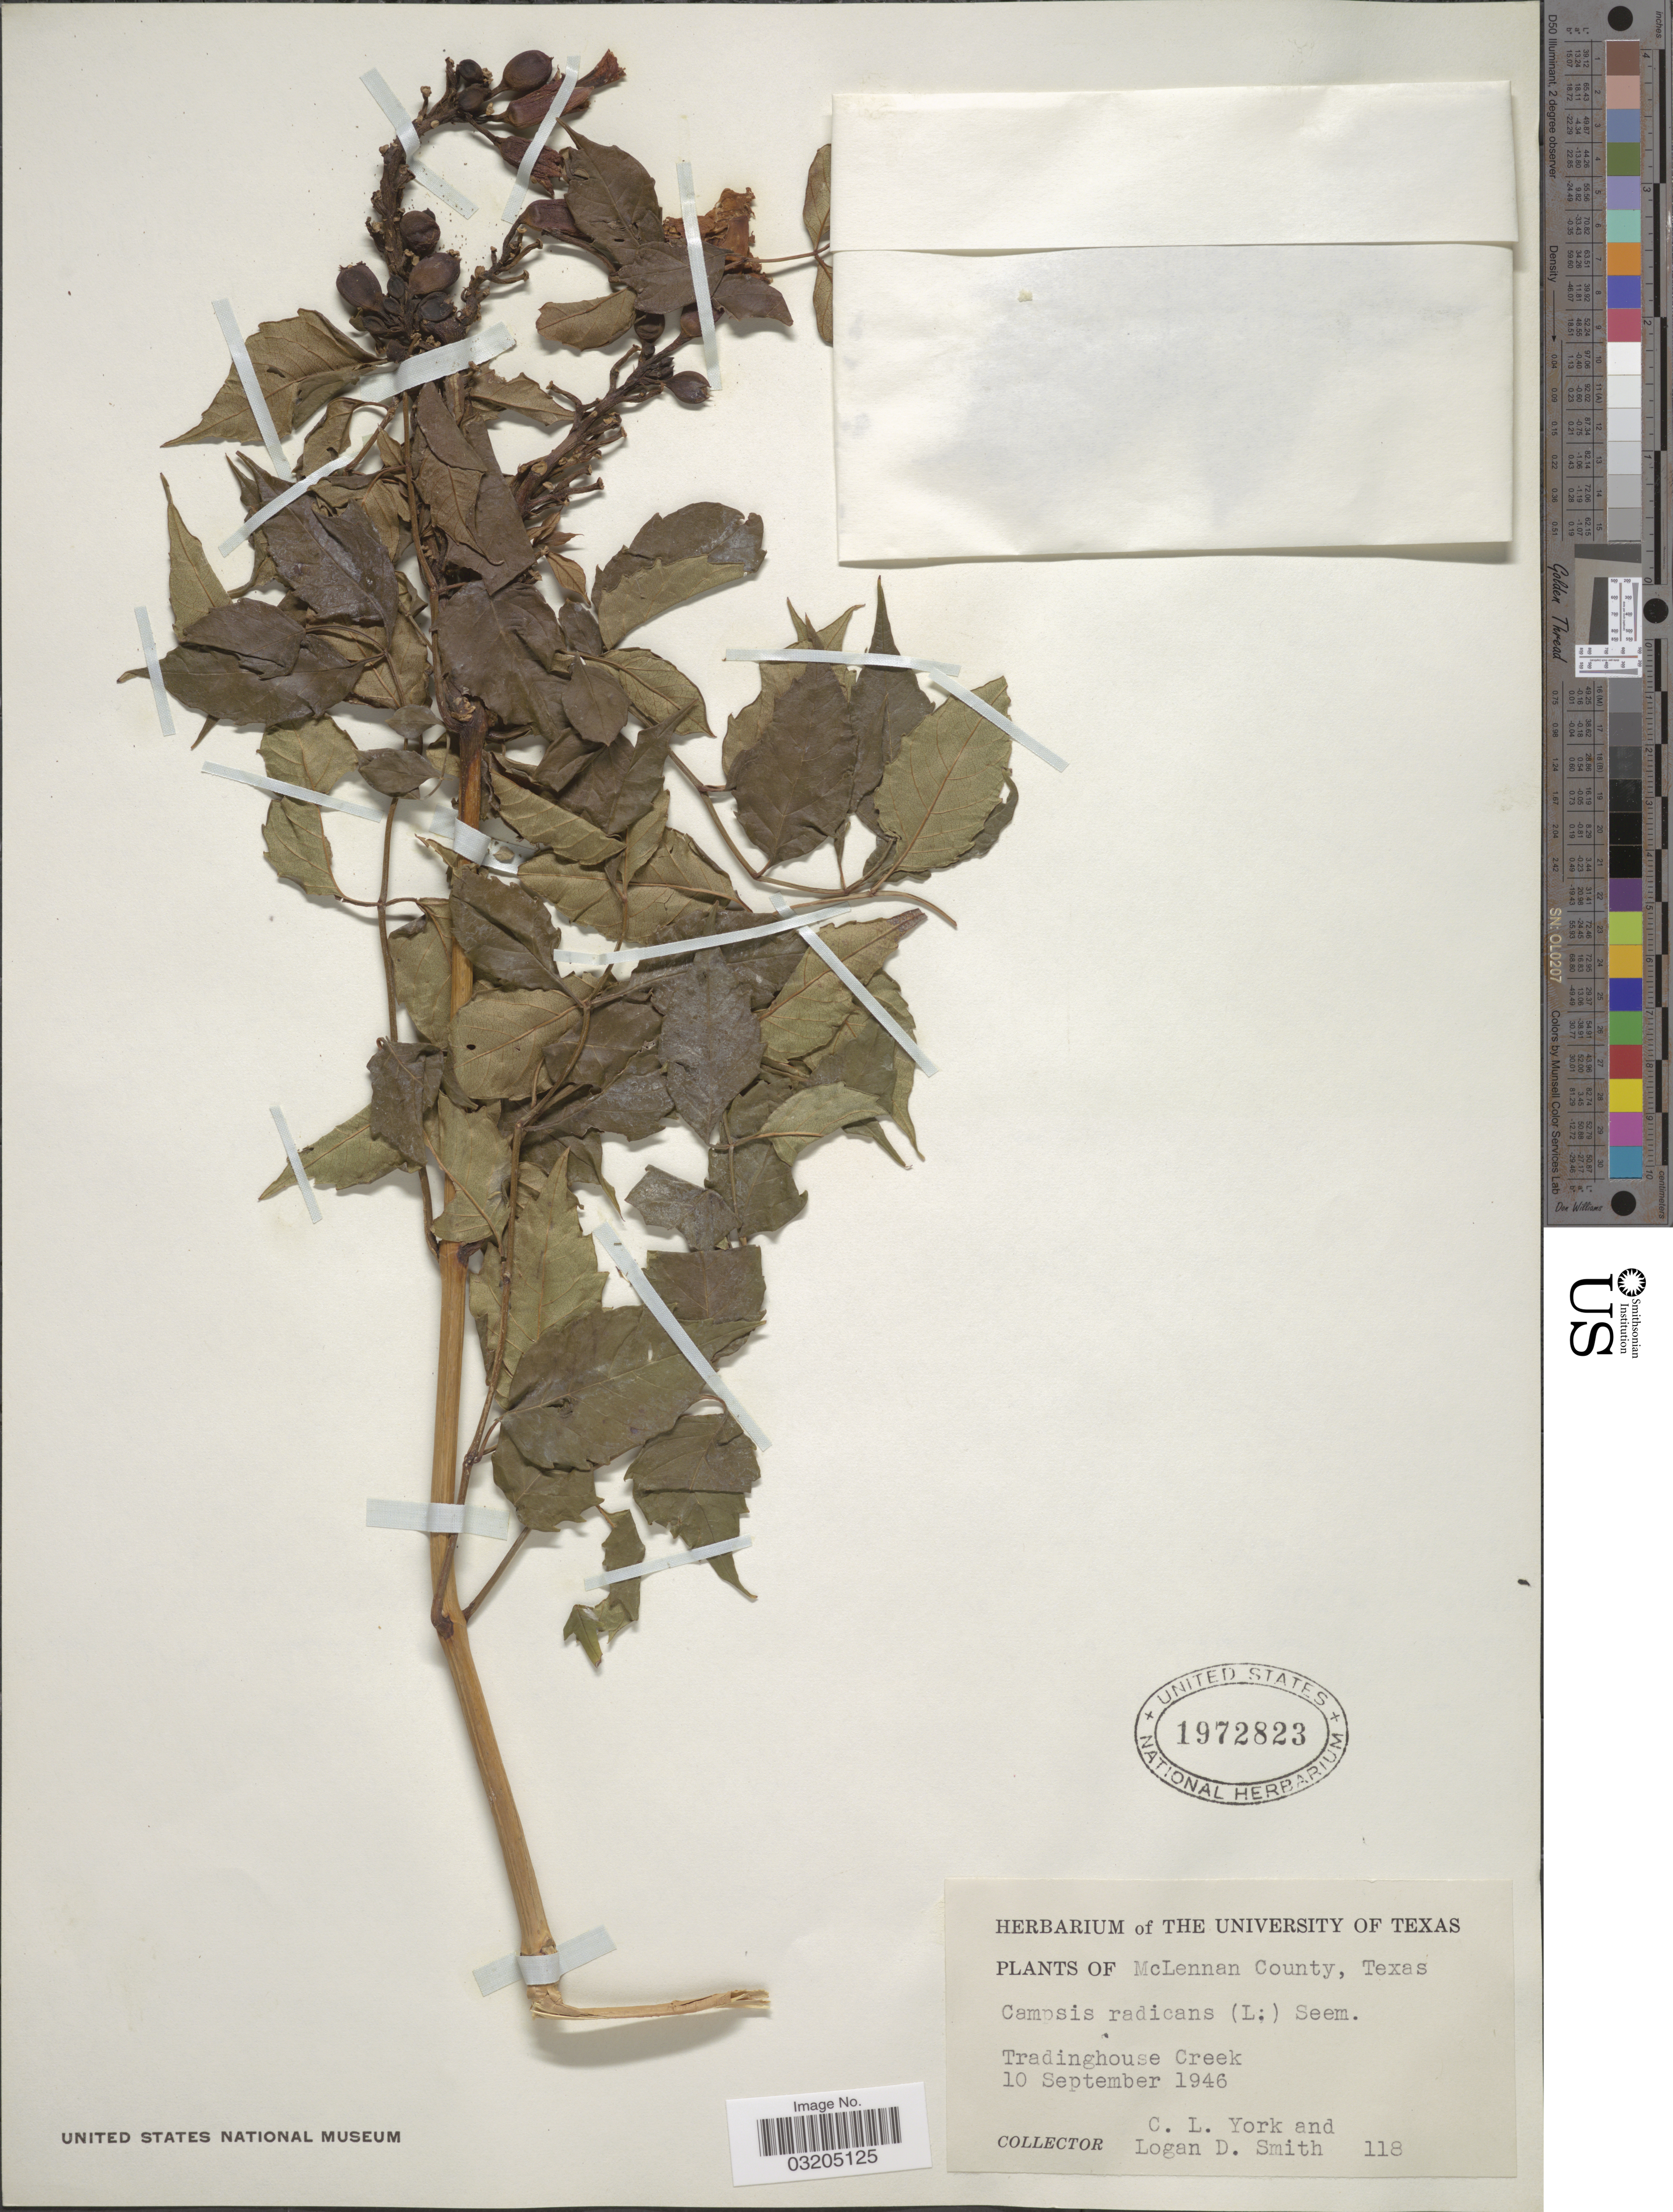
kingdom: Plantae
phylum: Tracheophyta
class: Magnoliopsida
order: Lamiales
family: Bignoniaceae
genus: Campsis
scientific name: Campsis radicans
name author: (L.) Seem.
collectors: C. L. York & L. Smith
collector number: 118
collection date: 1946-09-10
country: United States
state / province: Texas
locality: McLennan County. Tradinghouse Creek.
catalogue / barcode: US 1972823